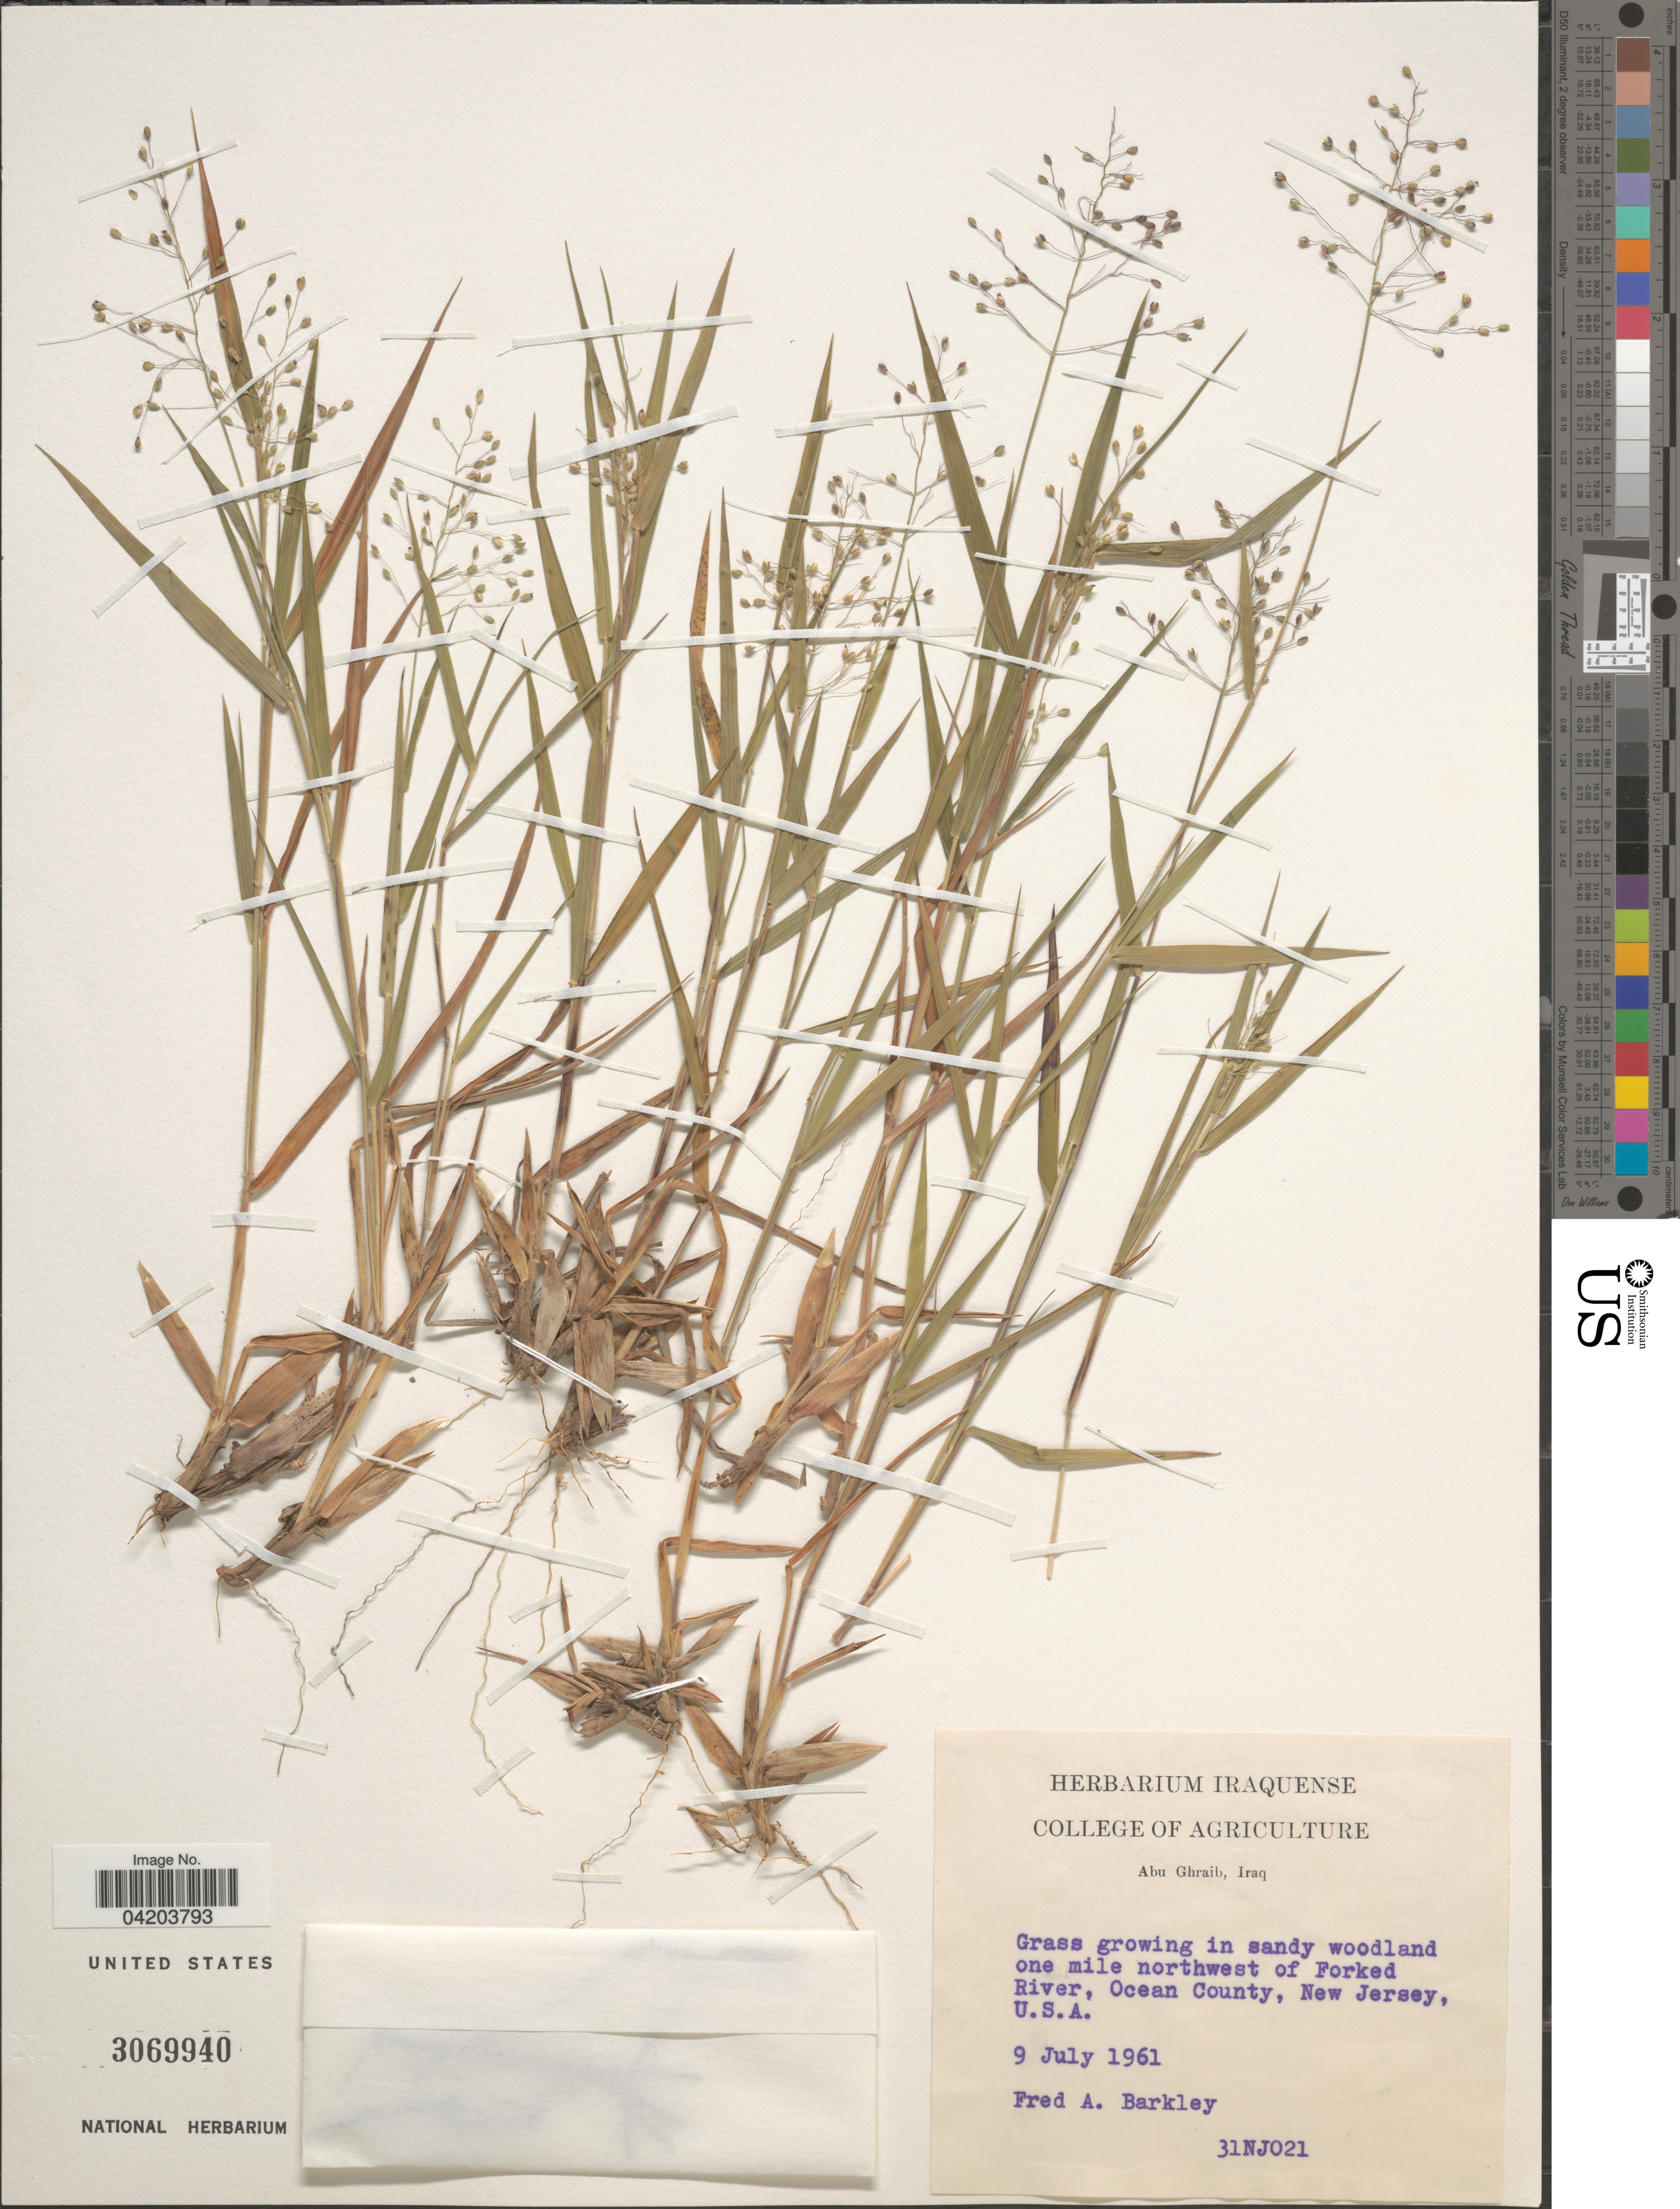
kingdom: Plantae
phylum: Tracheophyta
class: Liliopsida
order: Poales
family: Poaceae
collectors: F. A. Barkley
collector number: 31NJ021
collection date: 1961-07-09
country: United States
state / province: New Jersey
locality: One mile northwest of Forked River, Ocean County.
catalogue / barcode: US 3069940